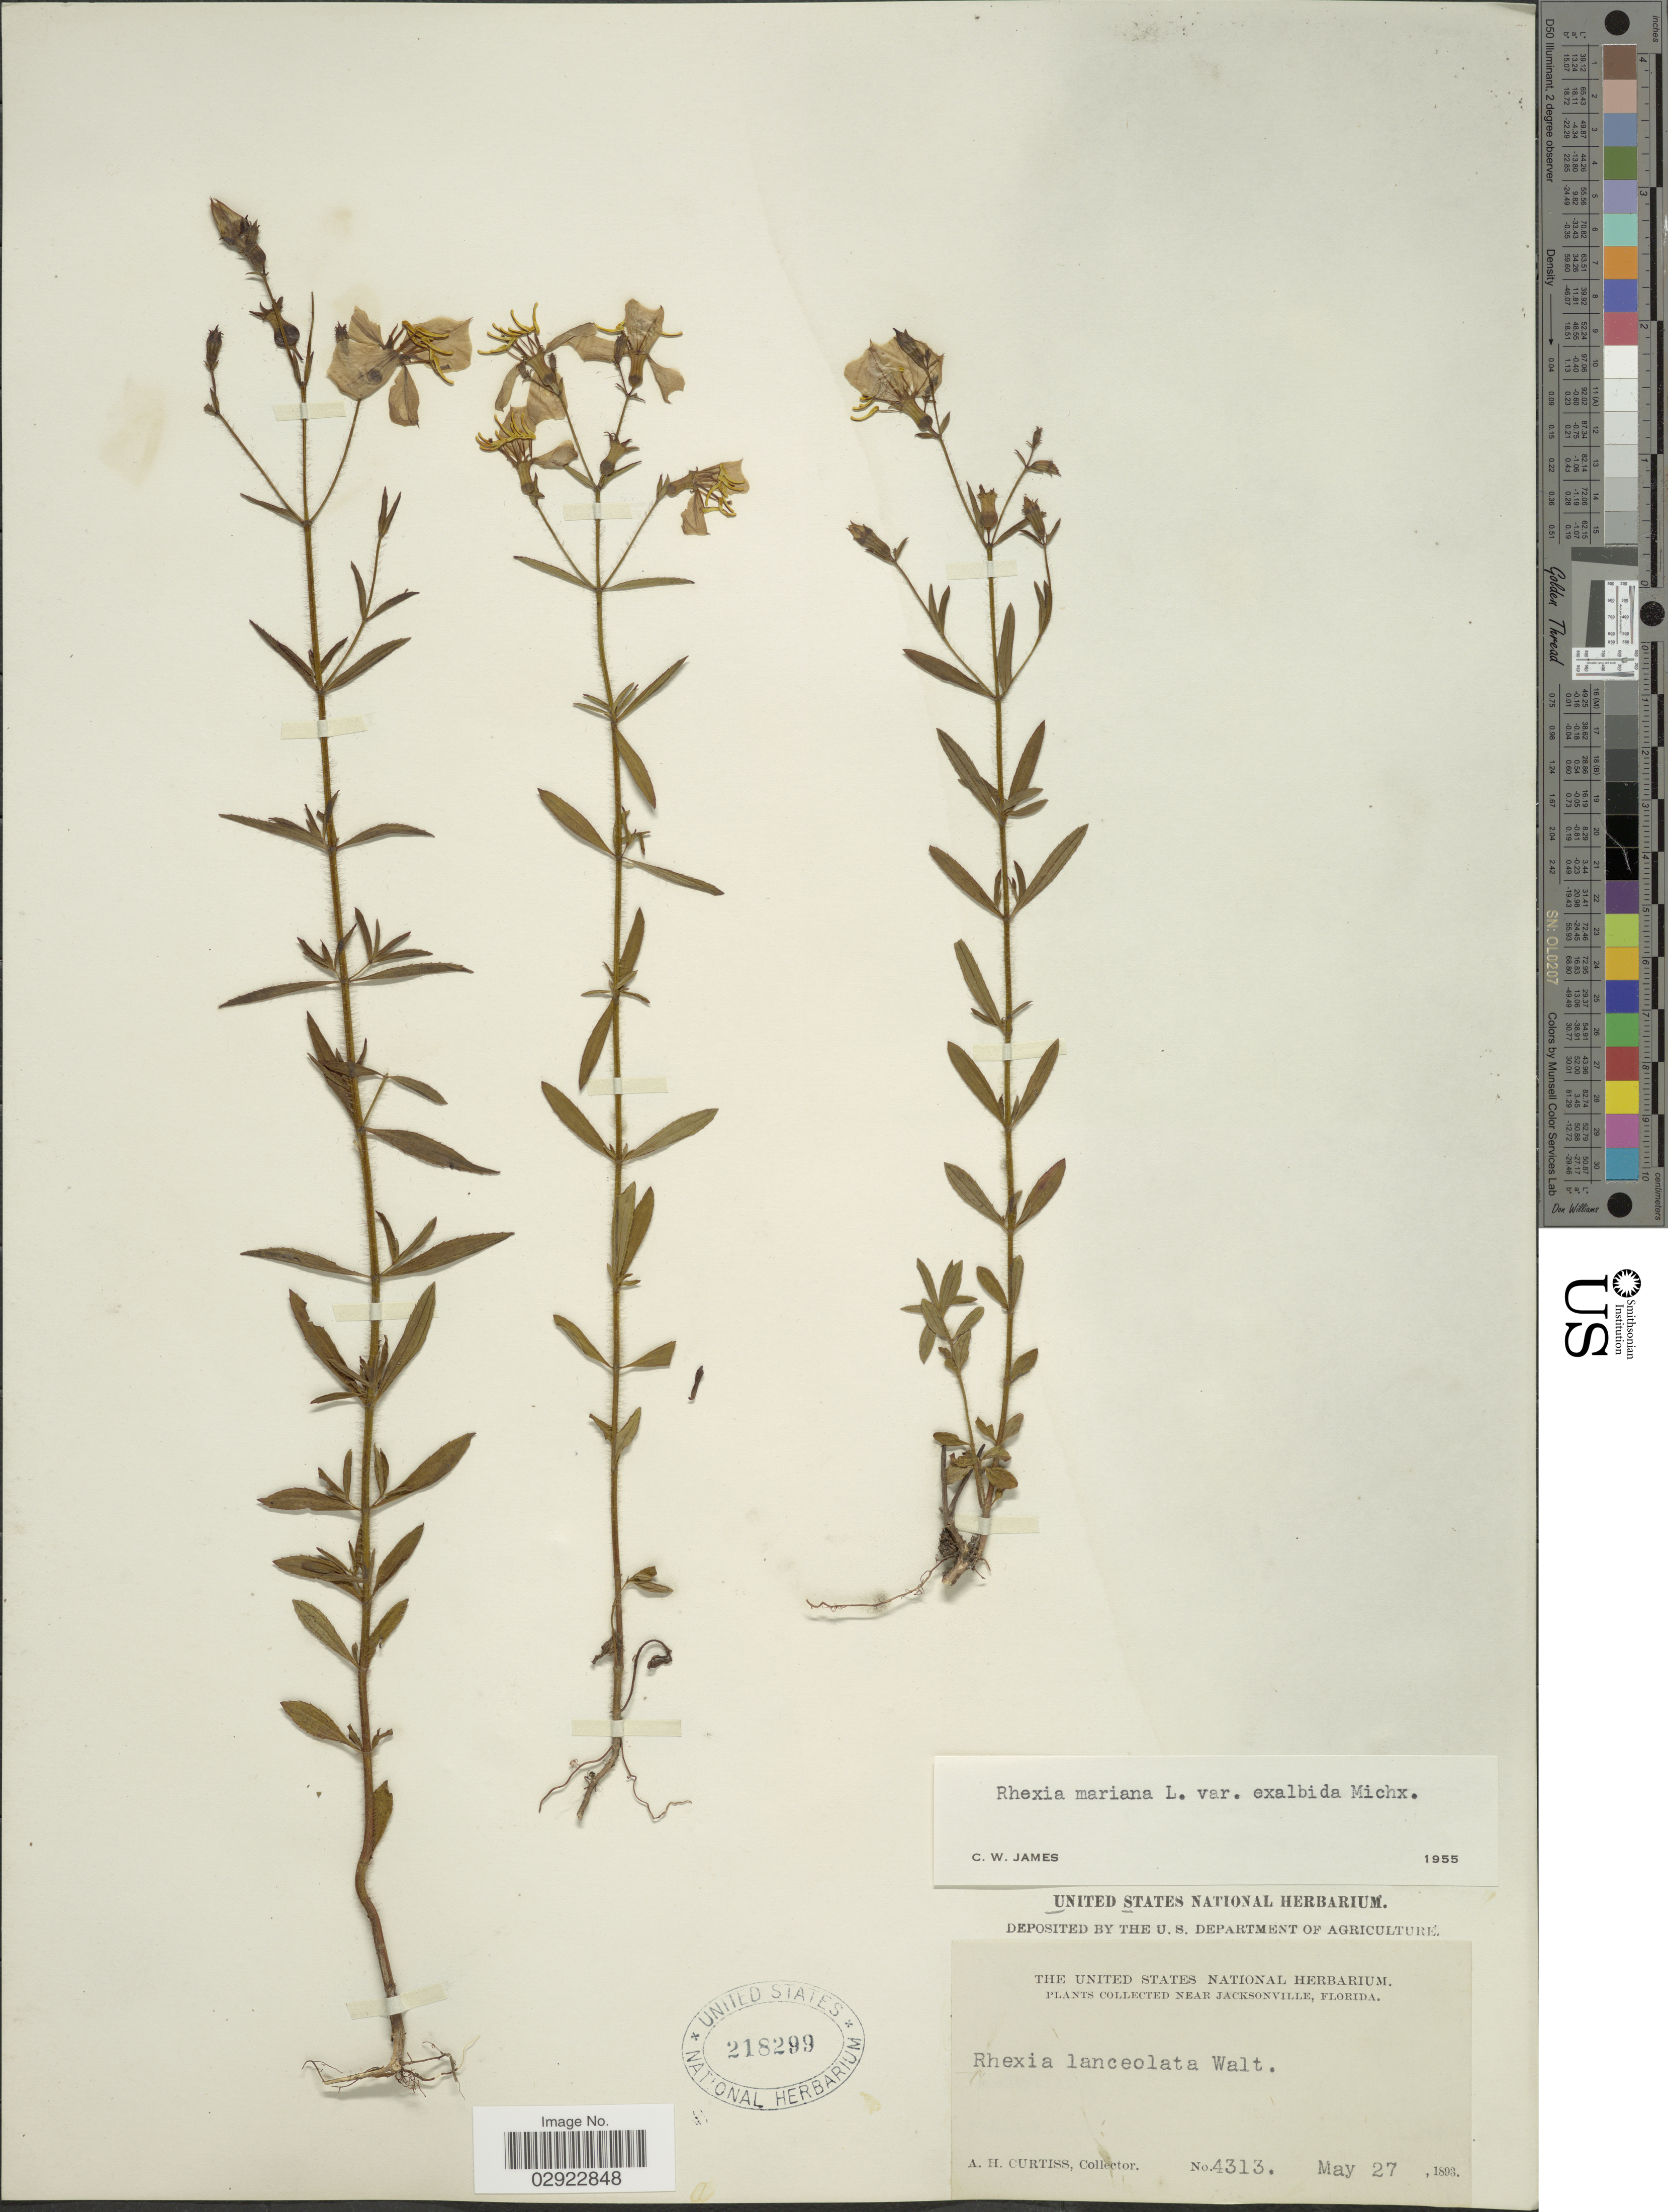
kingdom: Plantae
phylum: Tracheophyta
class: Magnoliopsida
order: Myrtales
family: Melastomataceae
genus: Rhexia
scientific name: Rhexia mariana var. exalbida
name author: Michx.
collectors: A. H. Curtiss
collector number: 4313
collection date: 1893-05-27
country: United States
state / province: Florida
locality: Near Jacksonville.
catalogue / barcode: US 218299